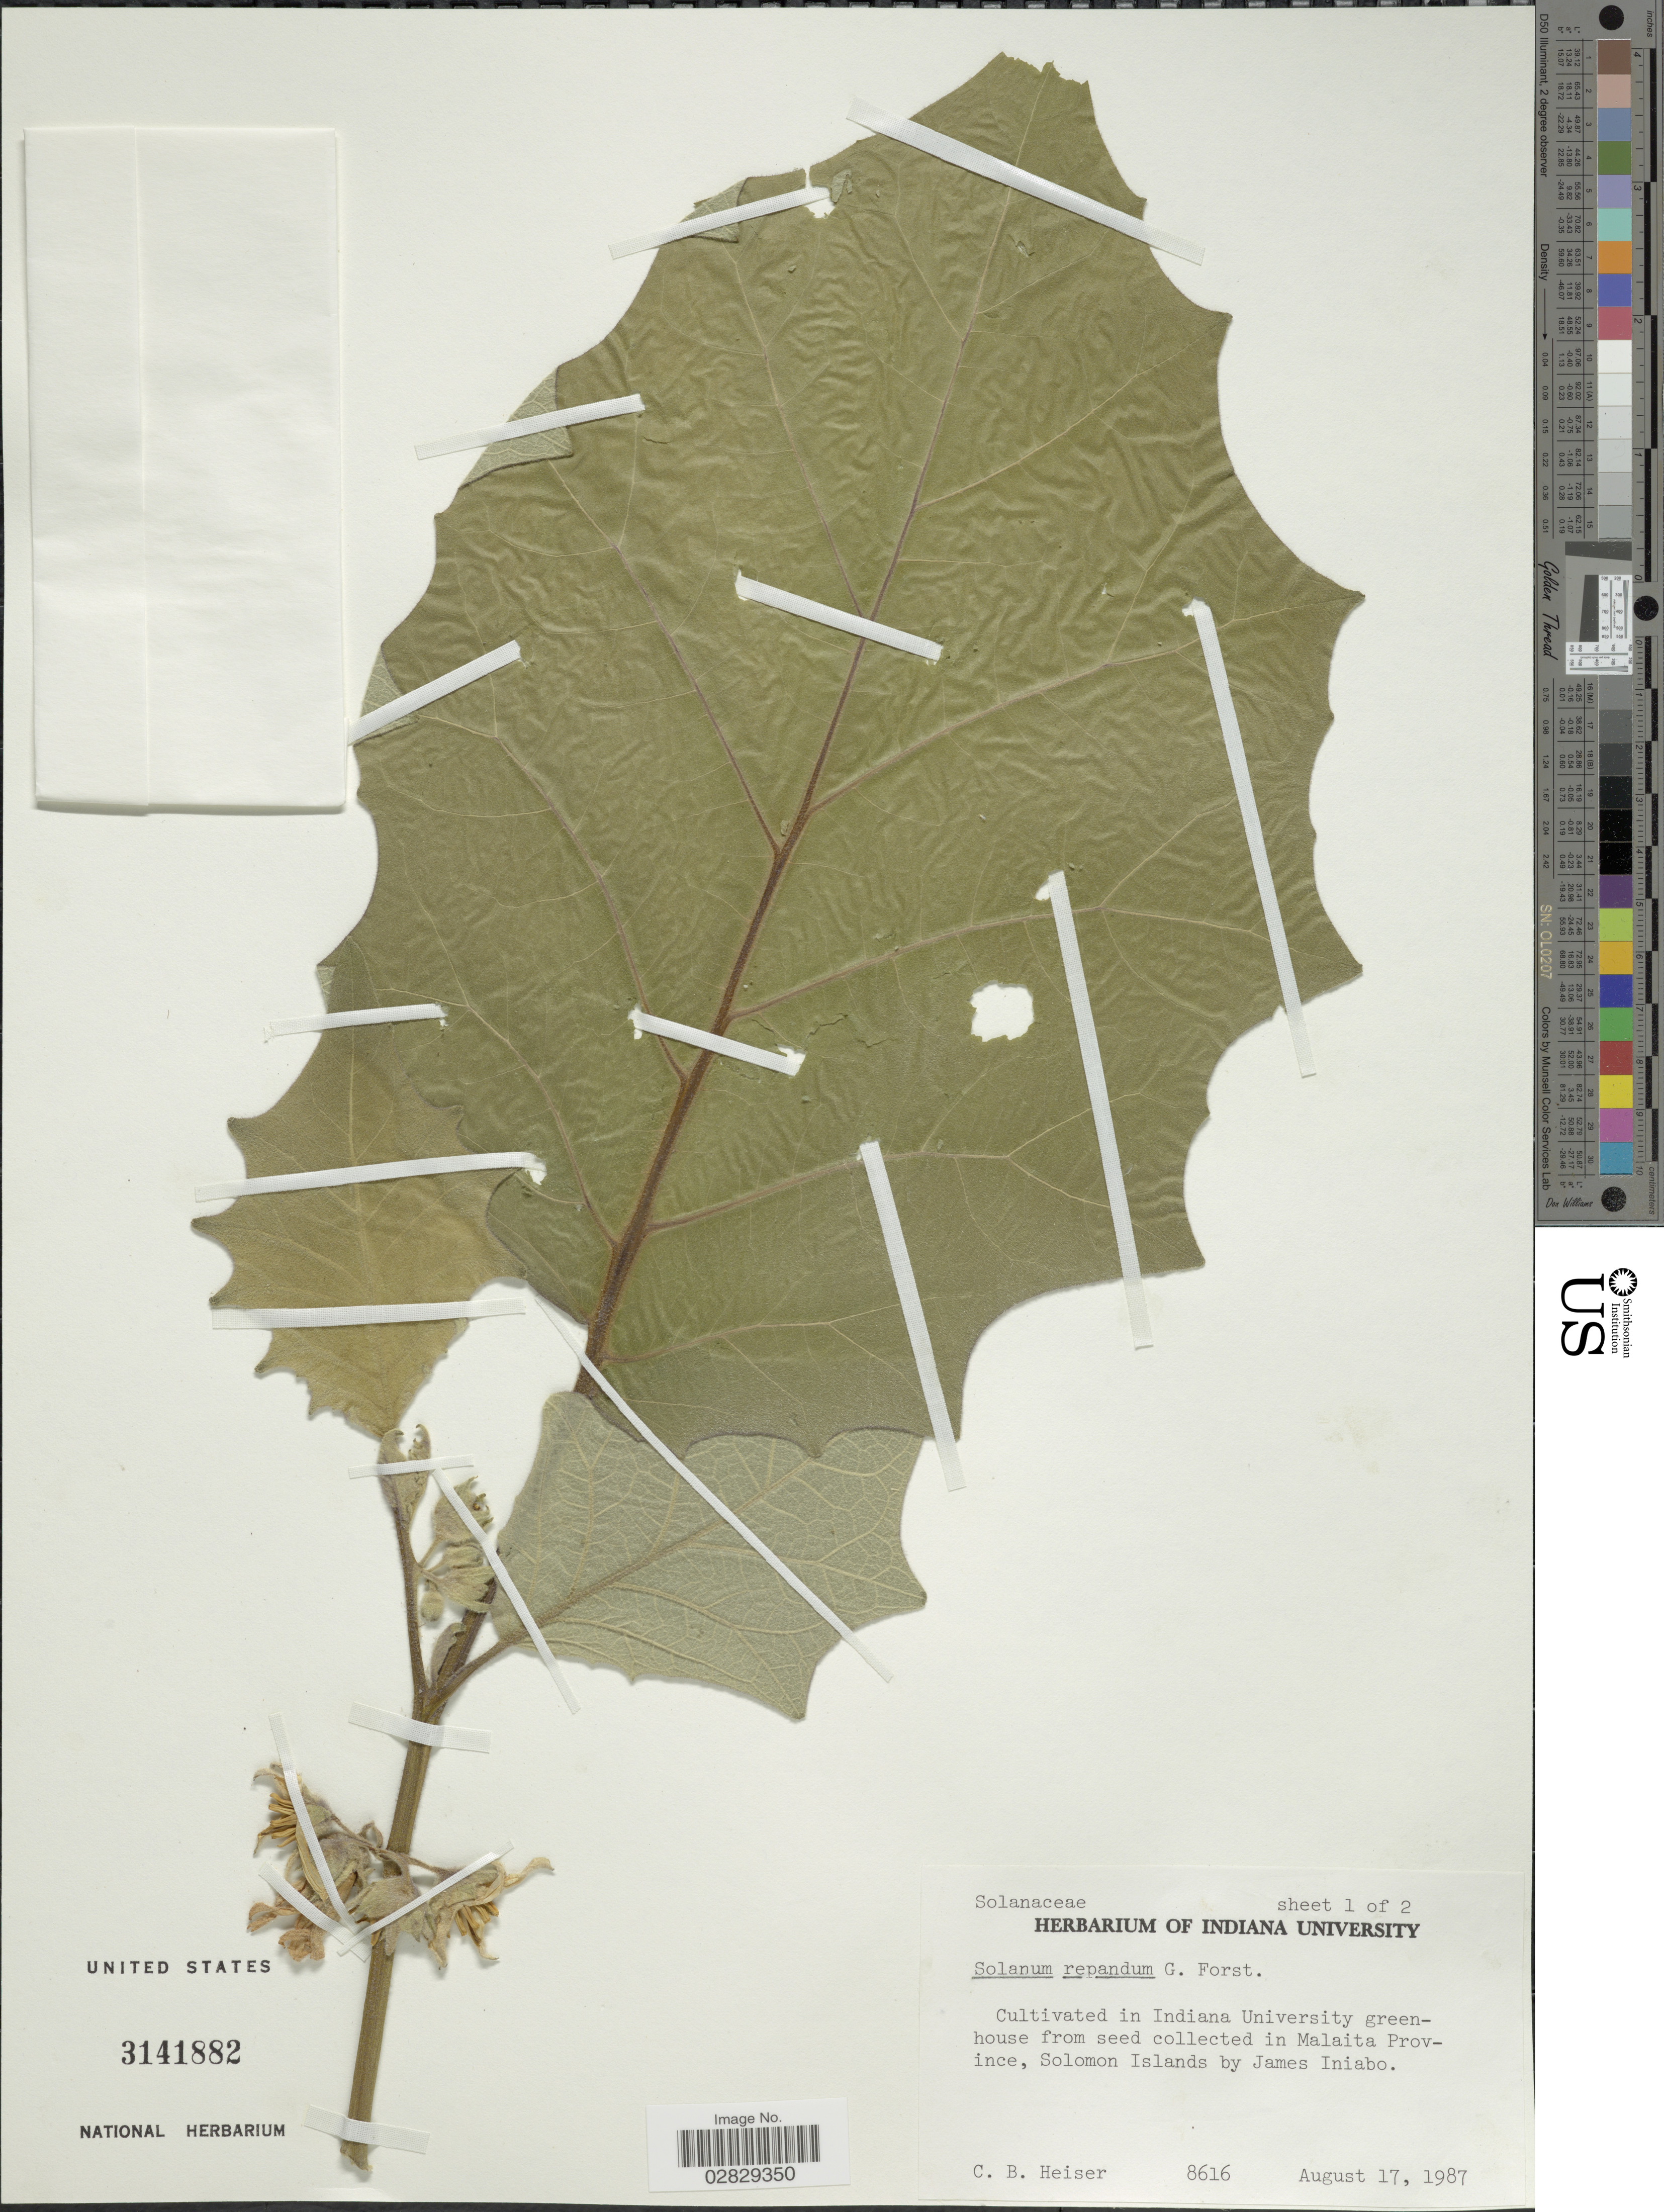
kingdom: Plantae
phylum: Tracheophyta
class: Magnoliopsida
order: Solanales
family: Solanaceae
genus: Solanum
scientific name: Solanum repandum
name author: G. Forst.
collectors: C. B. Heiser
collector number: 8616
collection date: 1987-08-17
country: United States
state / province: Indiana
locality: Cultivated in Indiana University greenhouse from seed collected in Malaita Province, Solomon Islands by James Iniabo.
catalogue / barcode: US 3141882